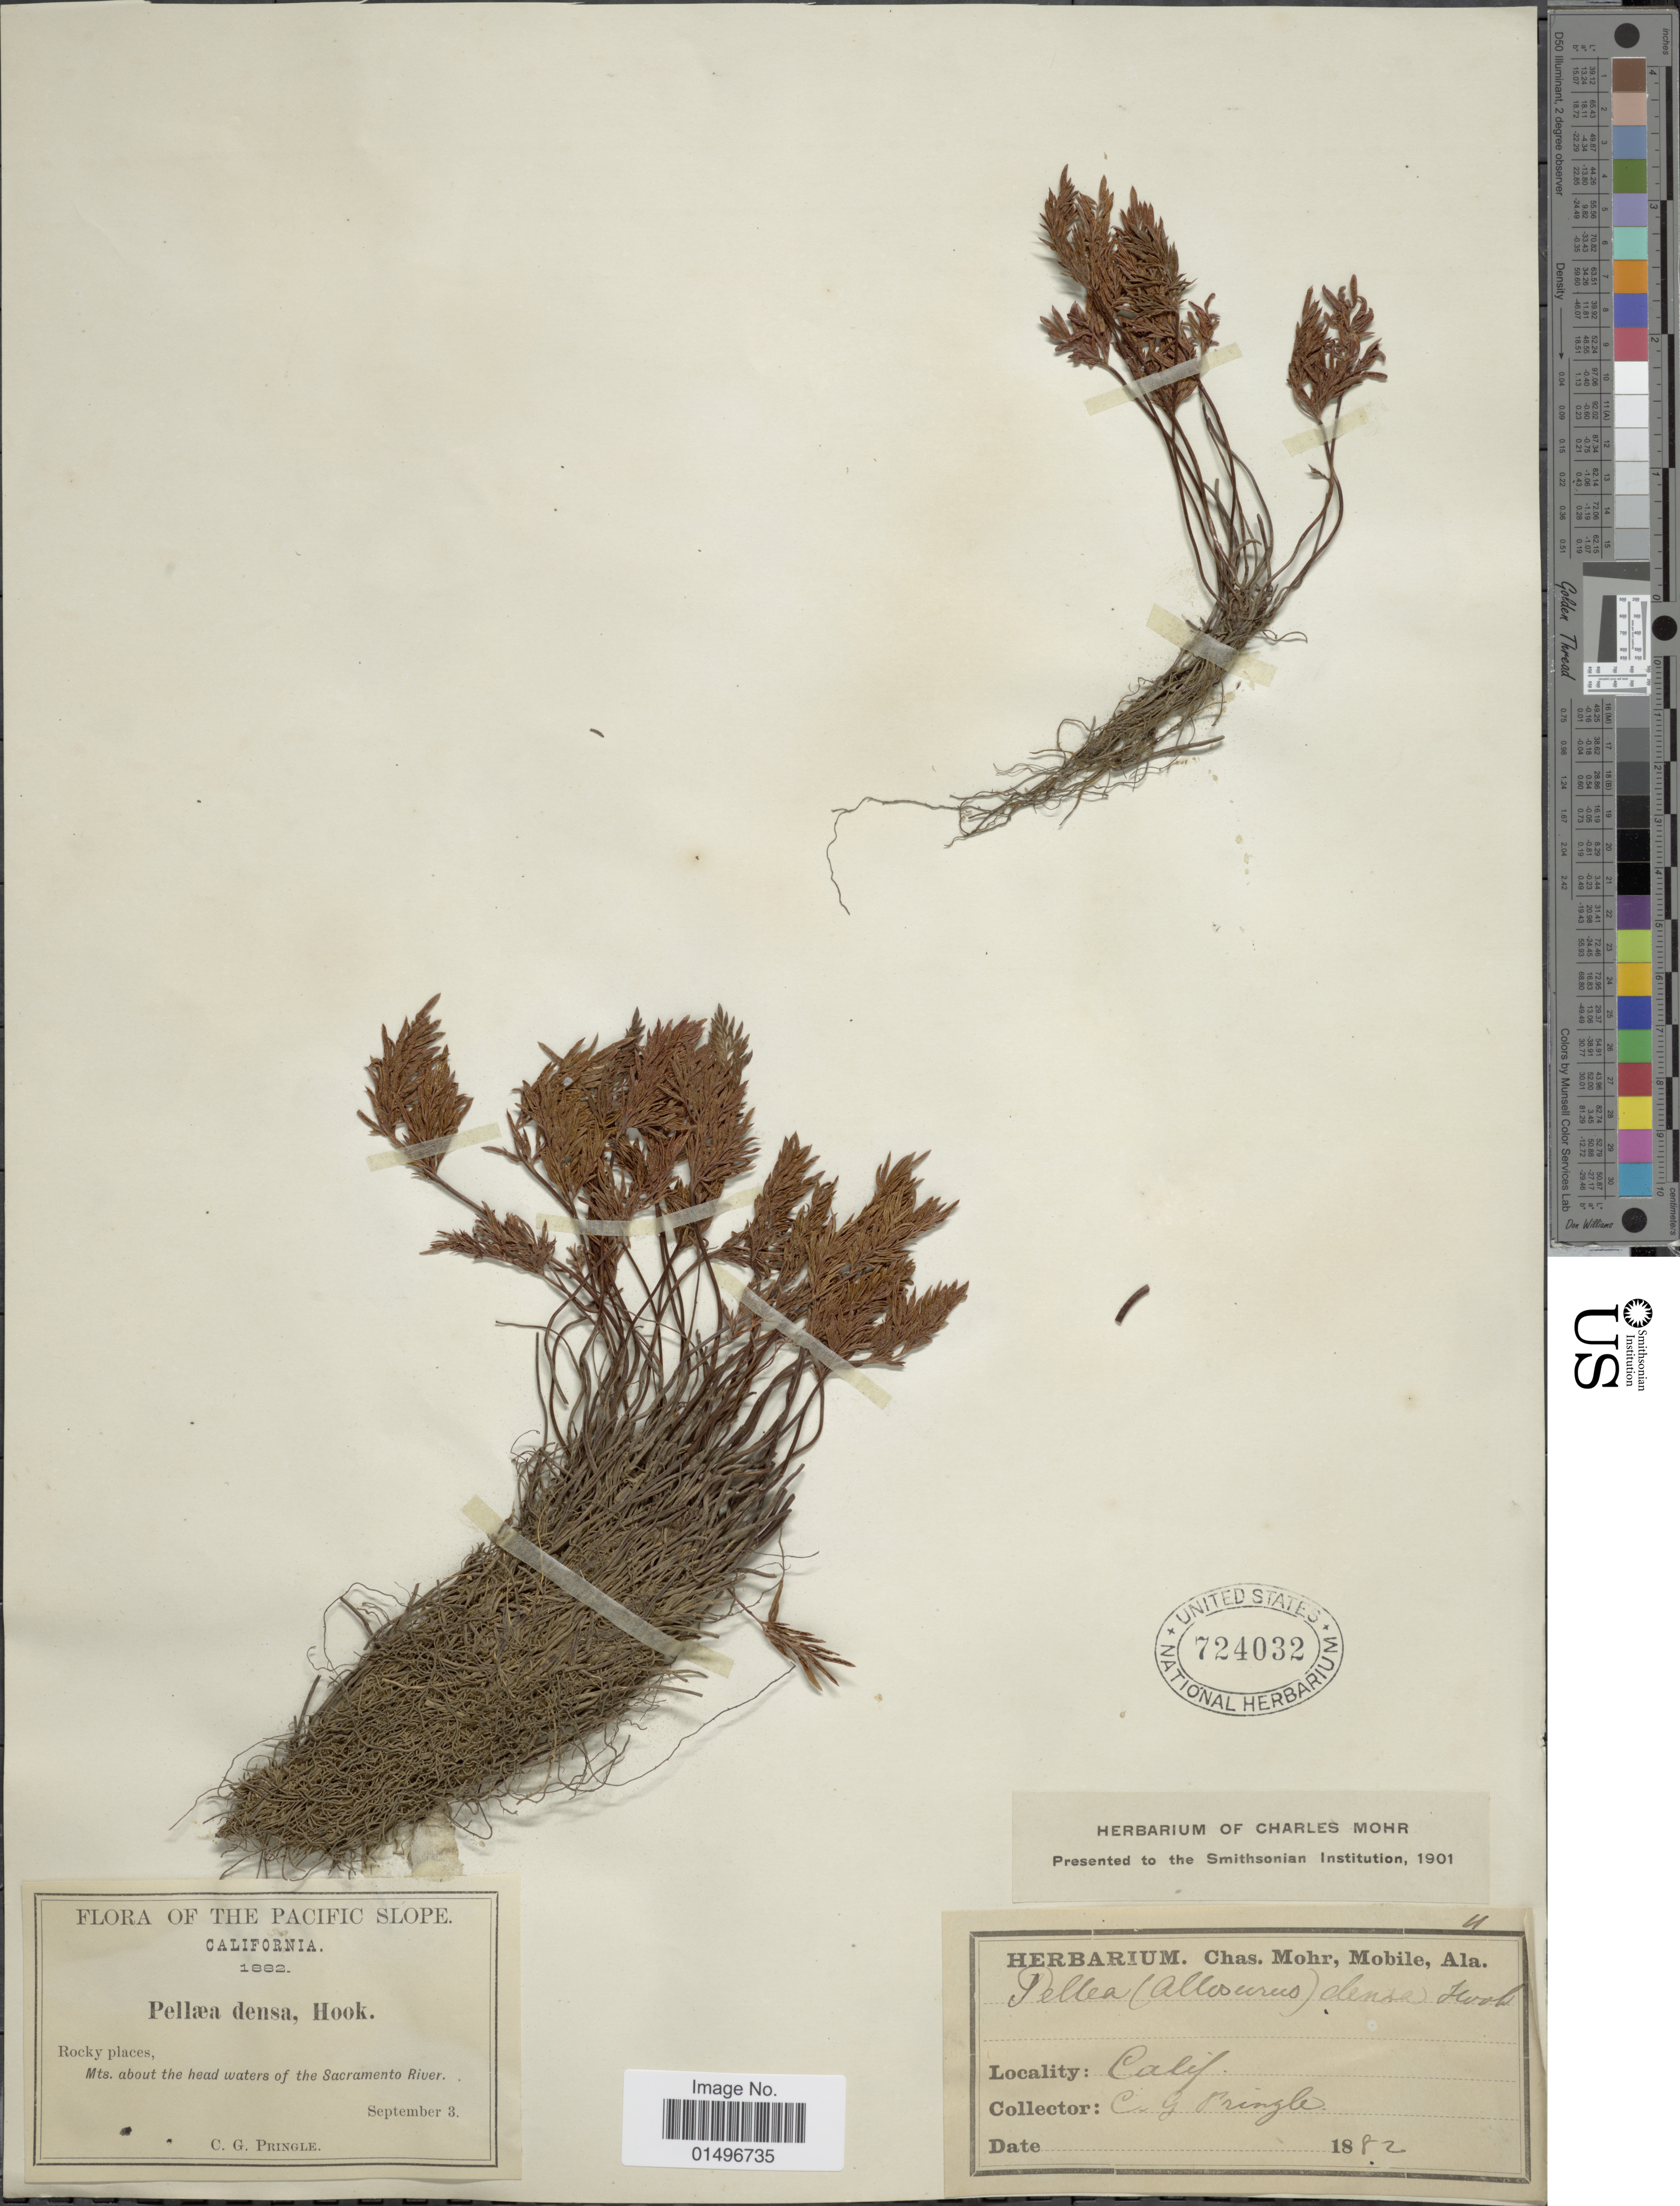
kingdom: Plantae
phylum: Tracheophyta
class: Polypodiopsida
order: Polypodiales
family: Pteridaceae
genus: Aspidotis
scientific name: Aspidotis densa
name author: (Brack.) Lellinger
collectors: C. G. Pringle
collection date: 1882-09-03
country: United States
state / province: California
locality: California, Pacific Slope, Mts. about the head waters of the Sacramento River.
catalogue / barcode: US 724032